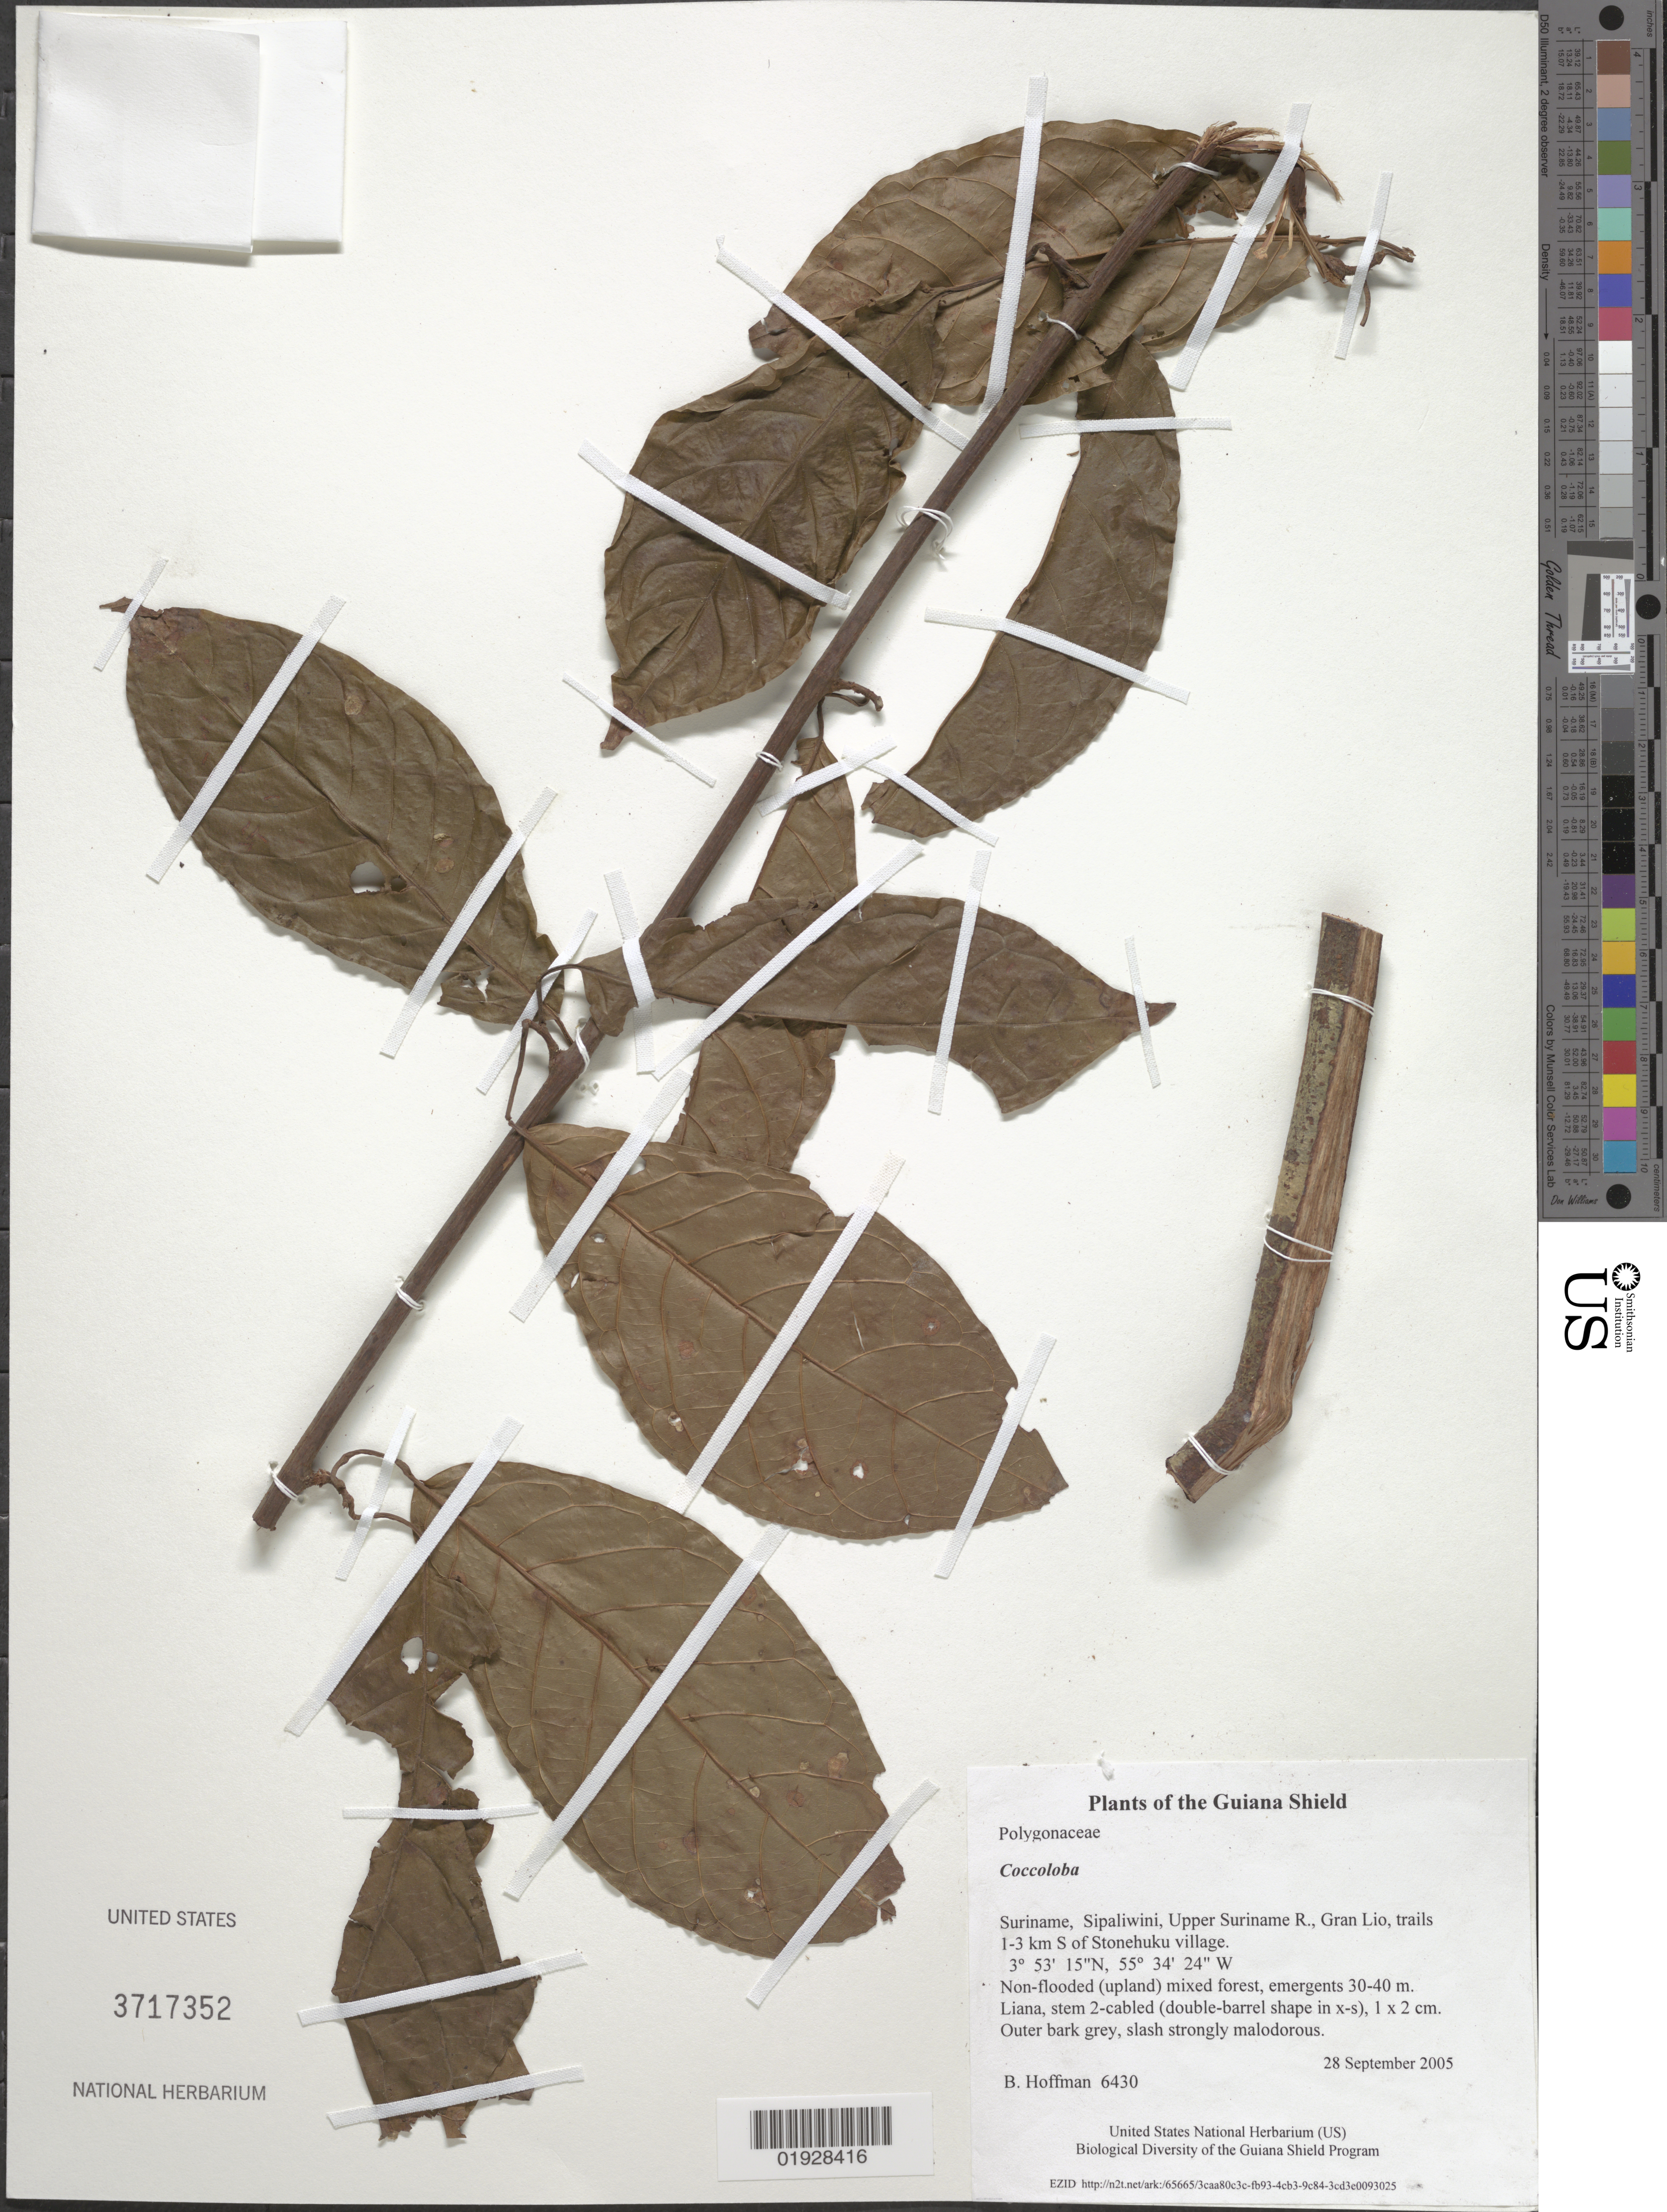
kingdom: Plantae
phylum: Tracheophyta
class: Magnoliopsida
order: Caryophyllales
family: Polygonaceae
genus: Coccoloba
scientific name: Coccoloba sp.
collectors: B. Hoffman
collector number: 6430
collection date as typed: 28 September 2005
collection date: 2005-09-28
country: Suriname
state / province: Sipaliwini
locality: Upper Suriname R., Gran Lio, trails 1-3 km S of Stonehuku village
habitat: Non-flooded (upland) mixed forest, emergents 30-40 m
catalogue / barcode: US 3717352